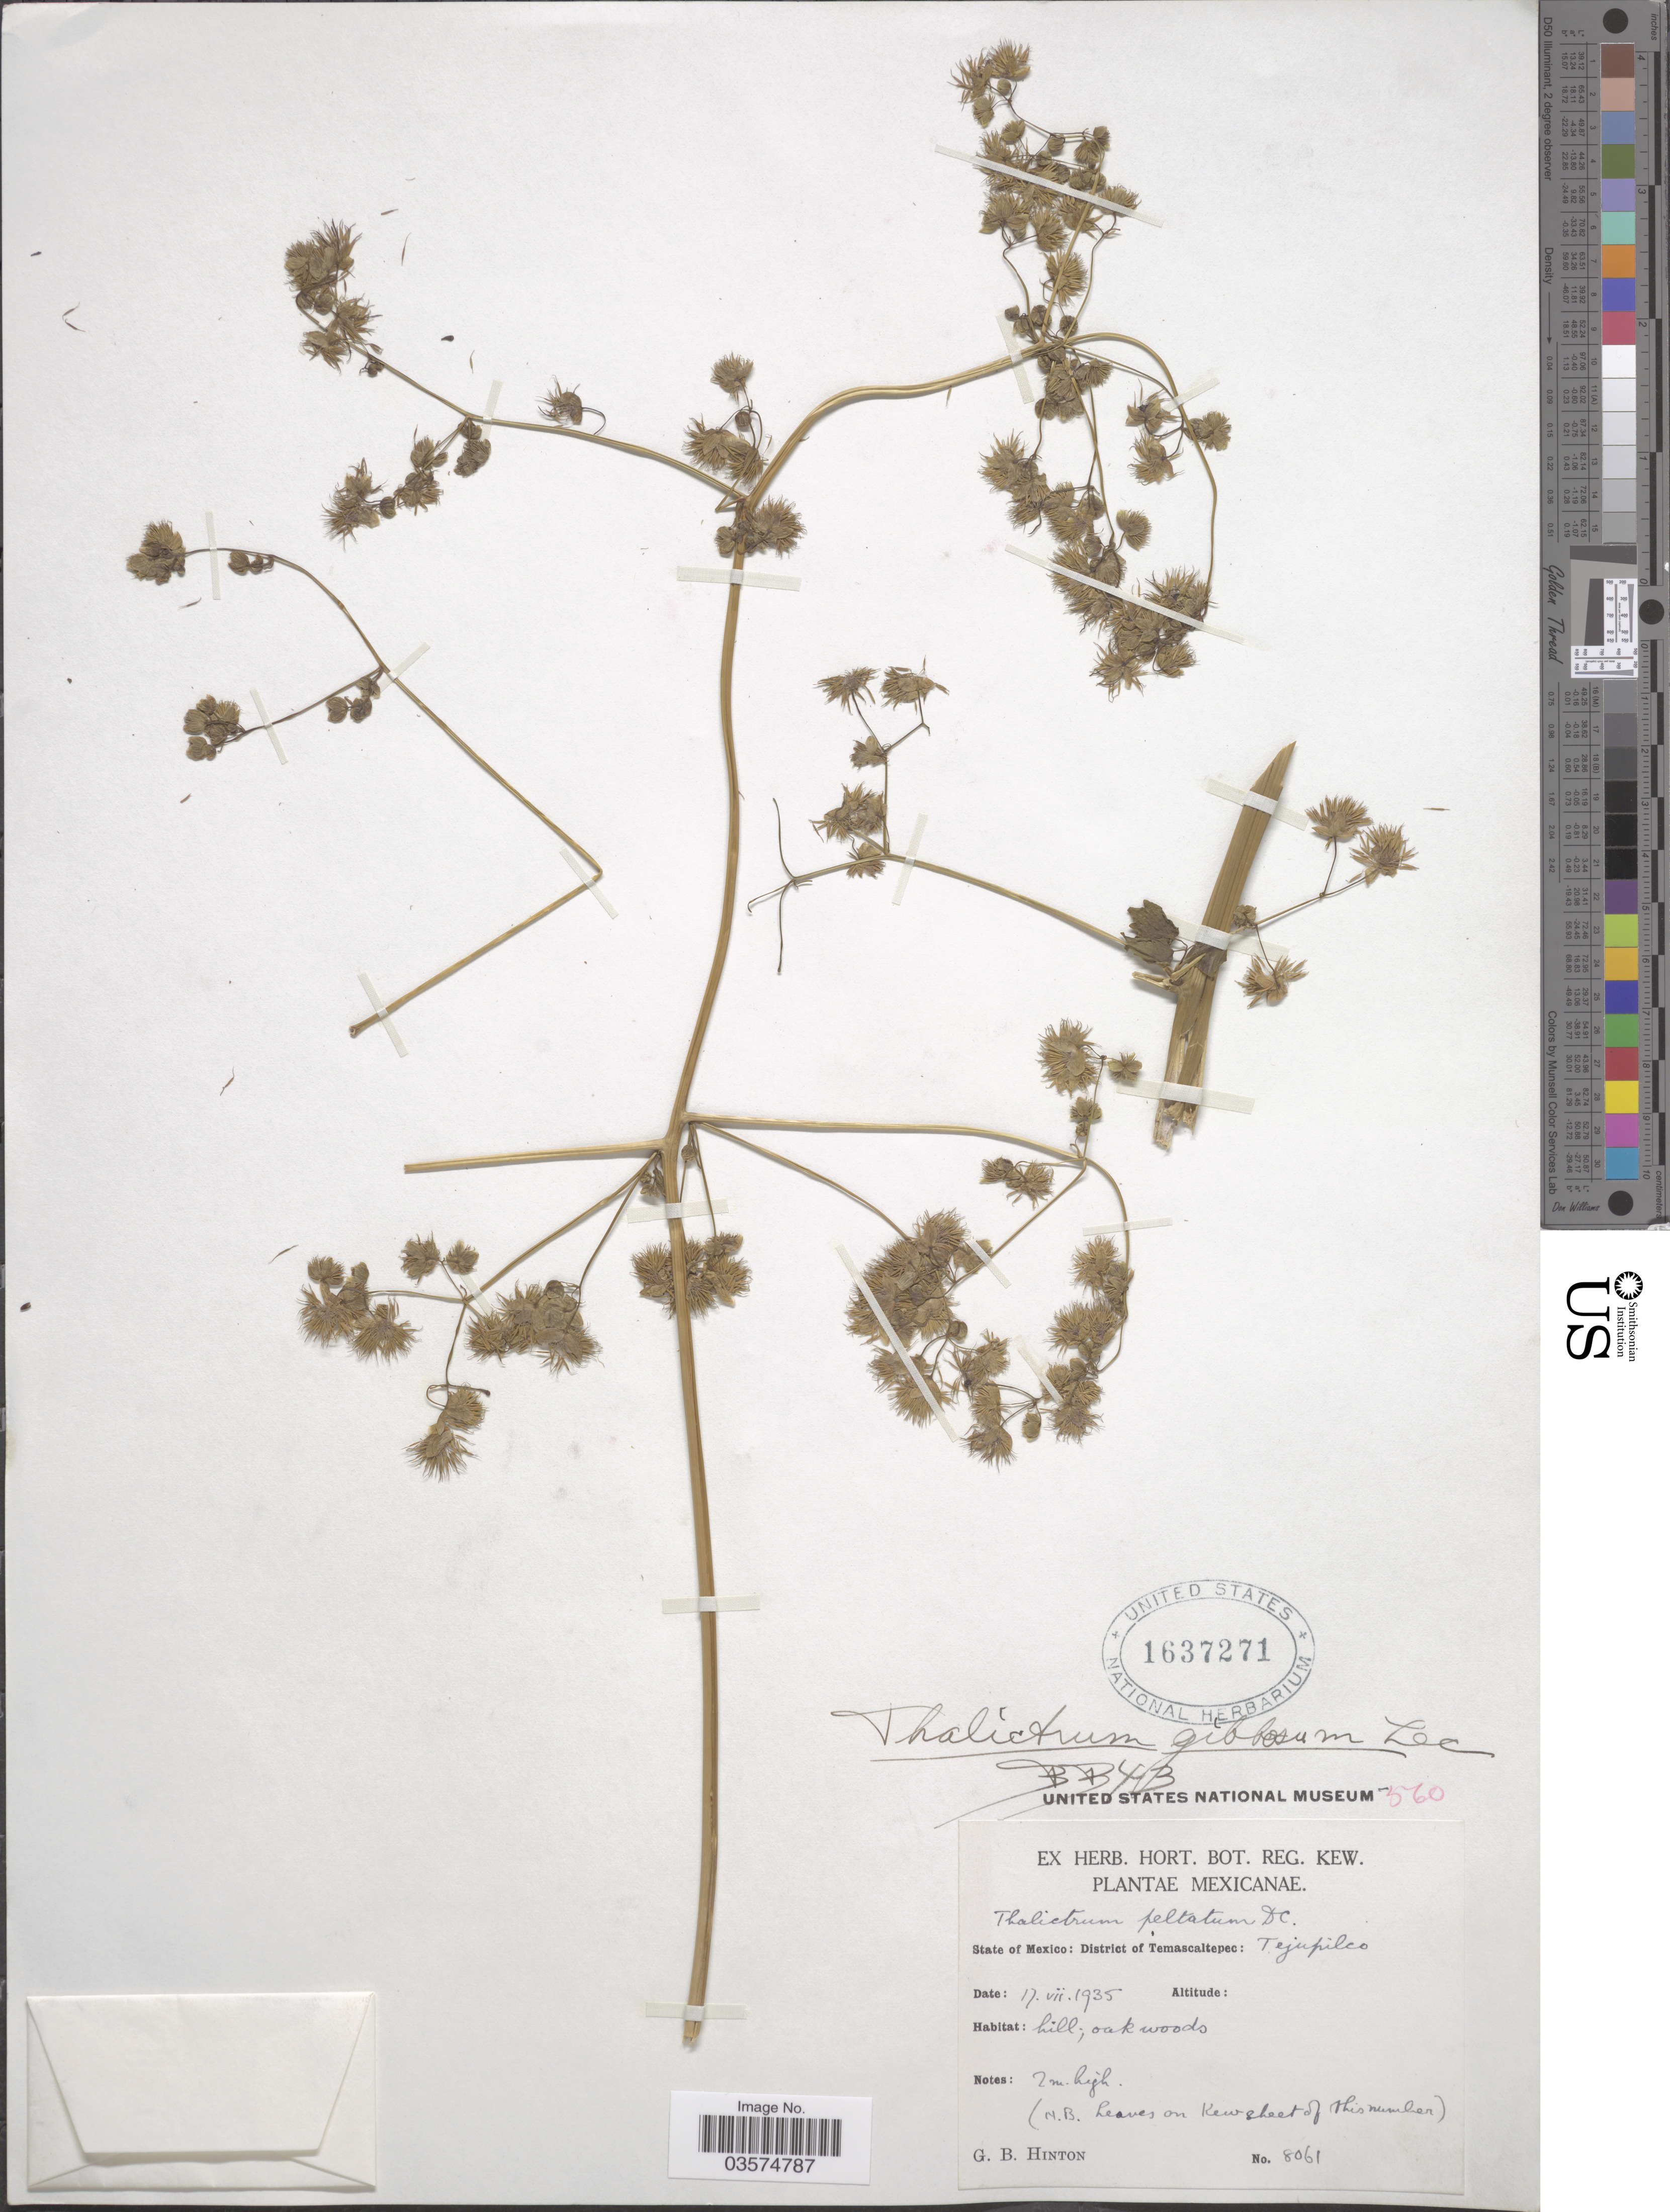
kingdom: Plantae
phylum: Tracheophyta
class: Magnoliopsida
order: Ranunculales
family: Ranunculaceae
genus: Thalictrum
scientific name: Thalictrum gibbosum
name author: Lec.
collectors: G. B. Hinton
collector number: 8061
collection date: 1935-07-17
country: Mexico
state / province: México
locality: District of Temascaltepec. Tejupilco.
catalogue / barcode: US 1637271